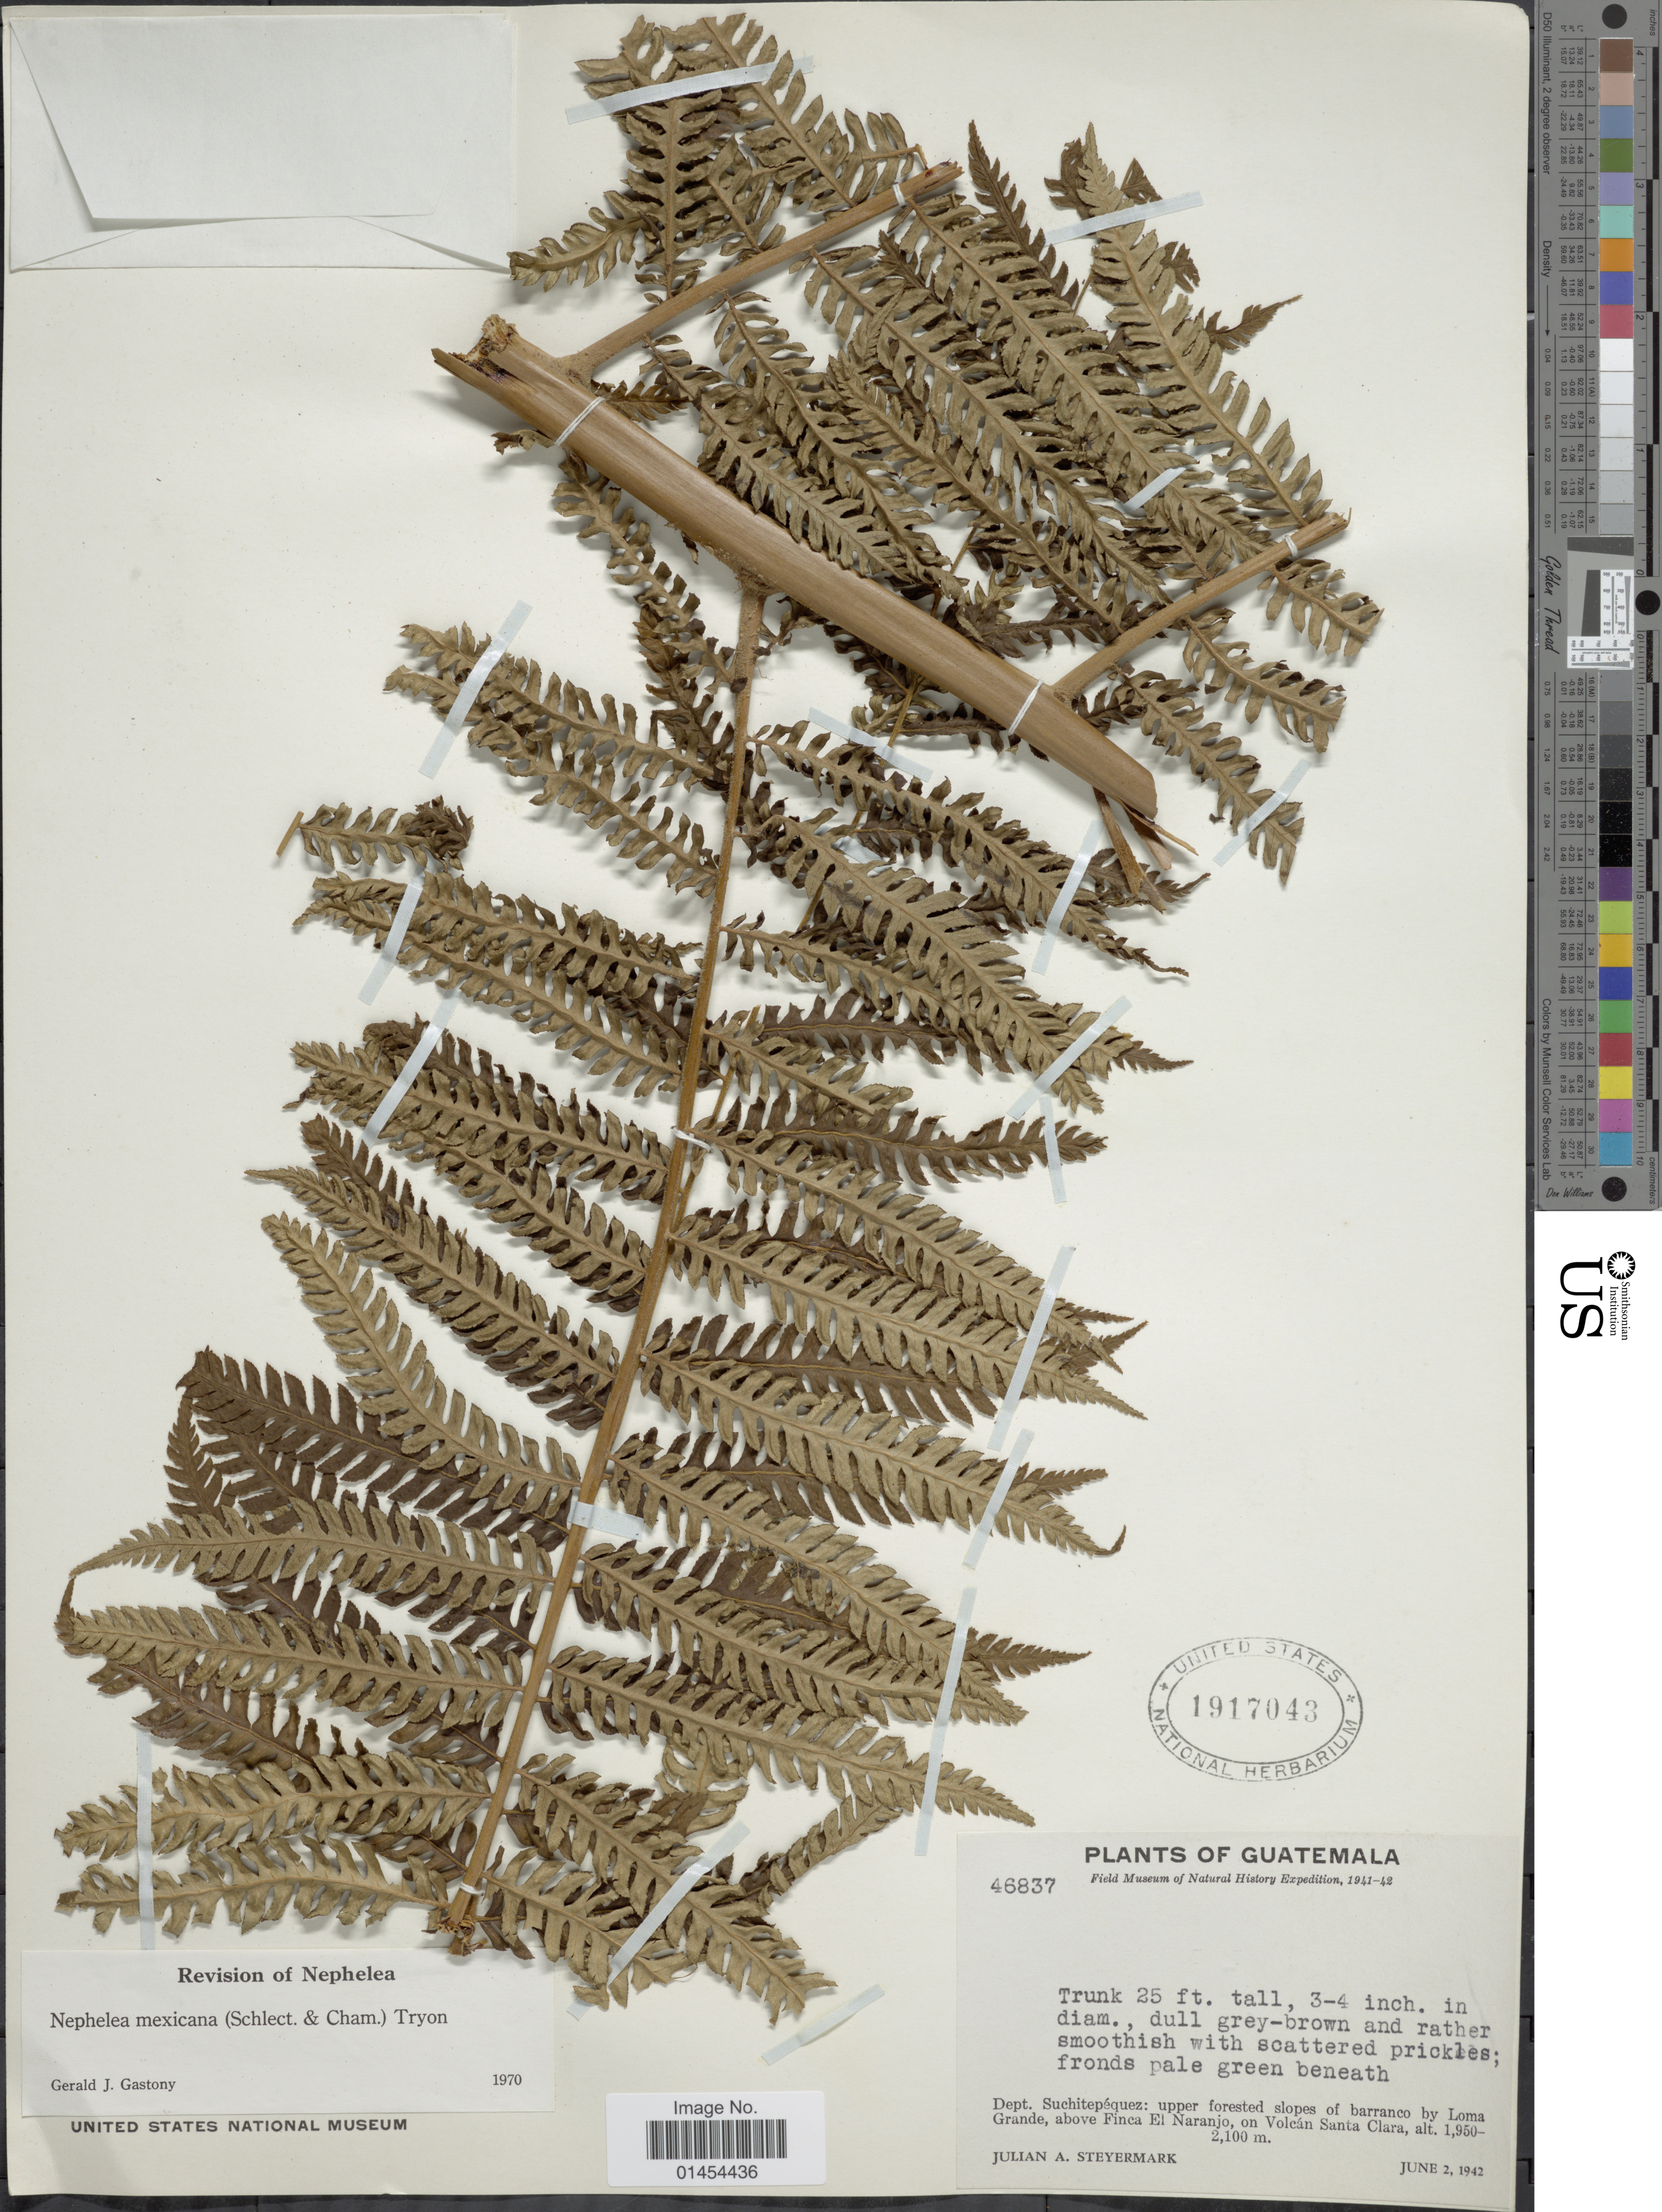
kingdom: Plantae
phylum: Tracheophyta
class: Polypodiopsida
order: Cyatheales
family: Cyatheaceae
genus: Alsophila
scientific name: Alsophila firma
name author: (Baker) D.S. Conant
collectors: J. Steyermark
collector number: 46837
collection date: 1942-06-02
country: Guatemala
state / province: Suchitepéquez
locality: Upper forested slopes of barranco by Loma Grande, above Finca El Naranjo, on Volcán Santa Clara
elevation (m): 1950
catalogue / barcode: US 1917043